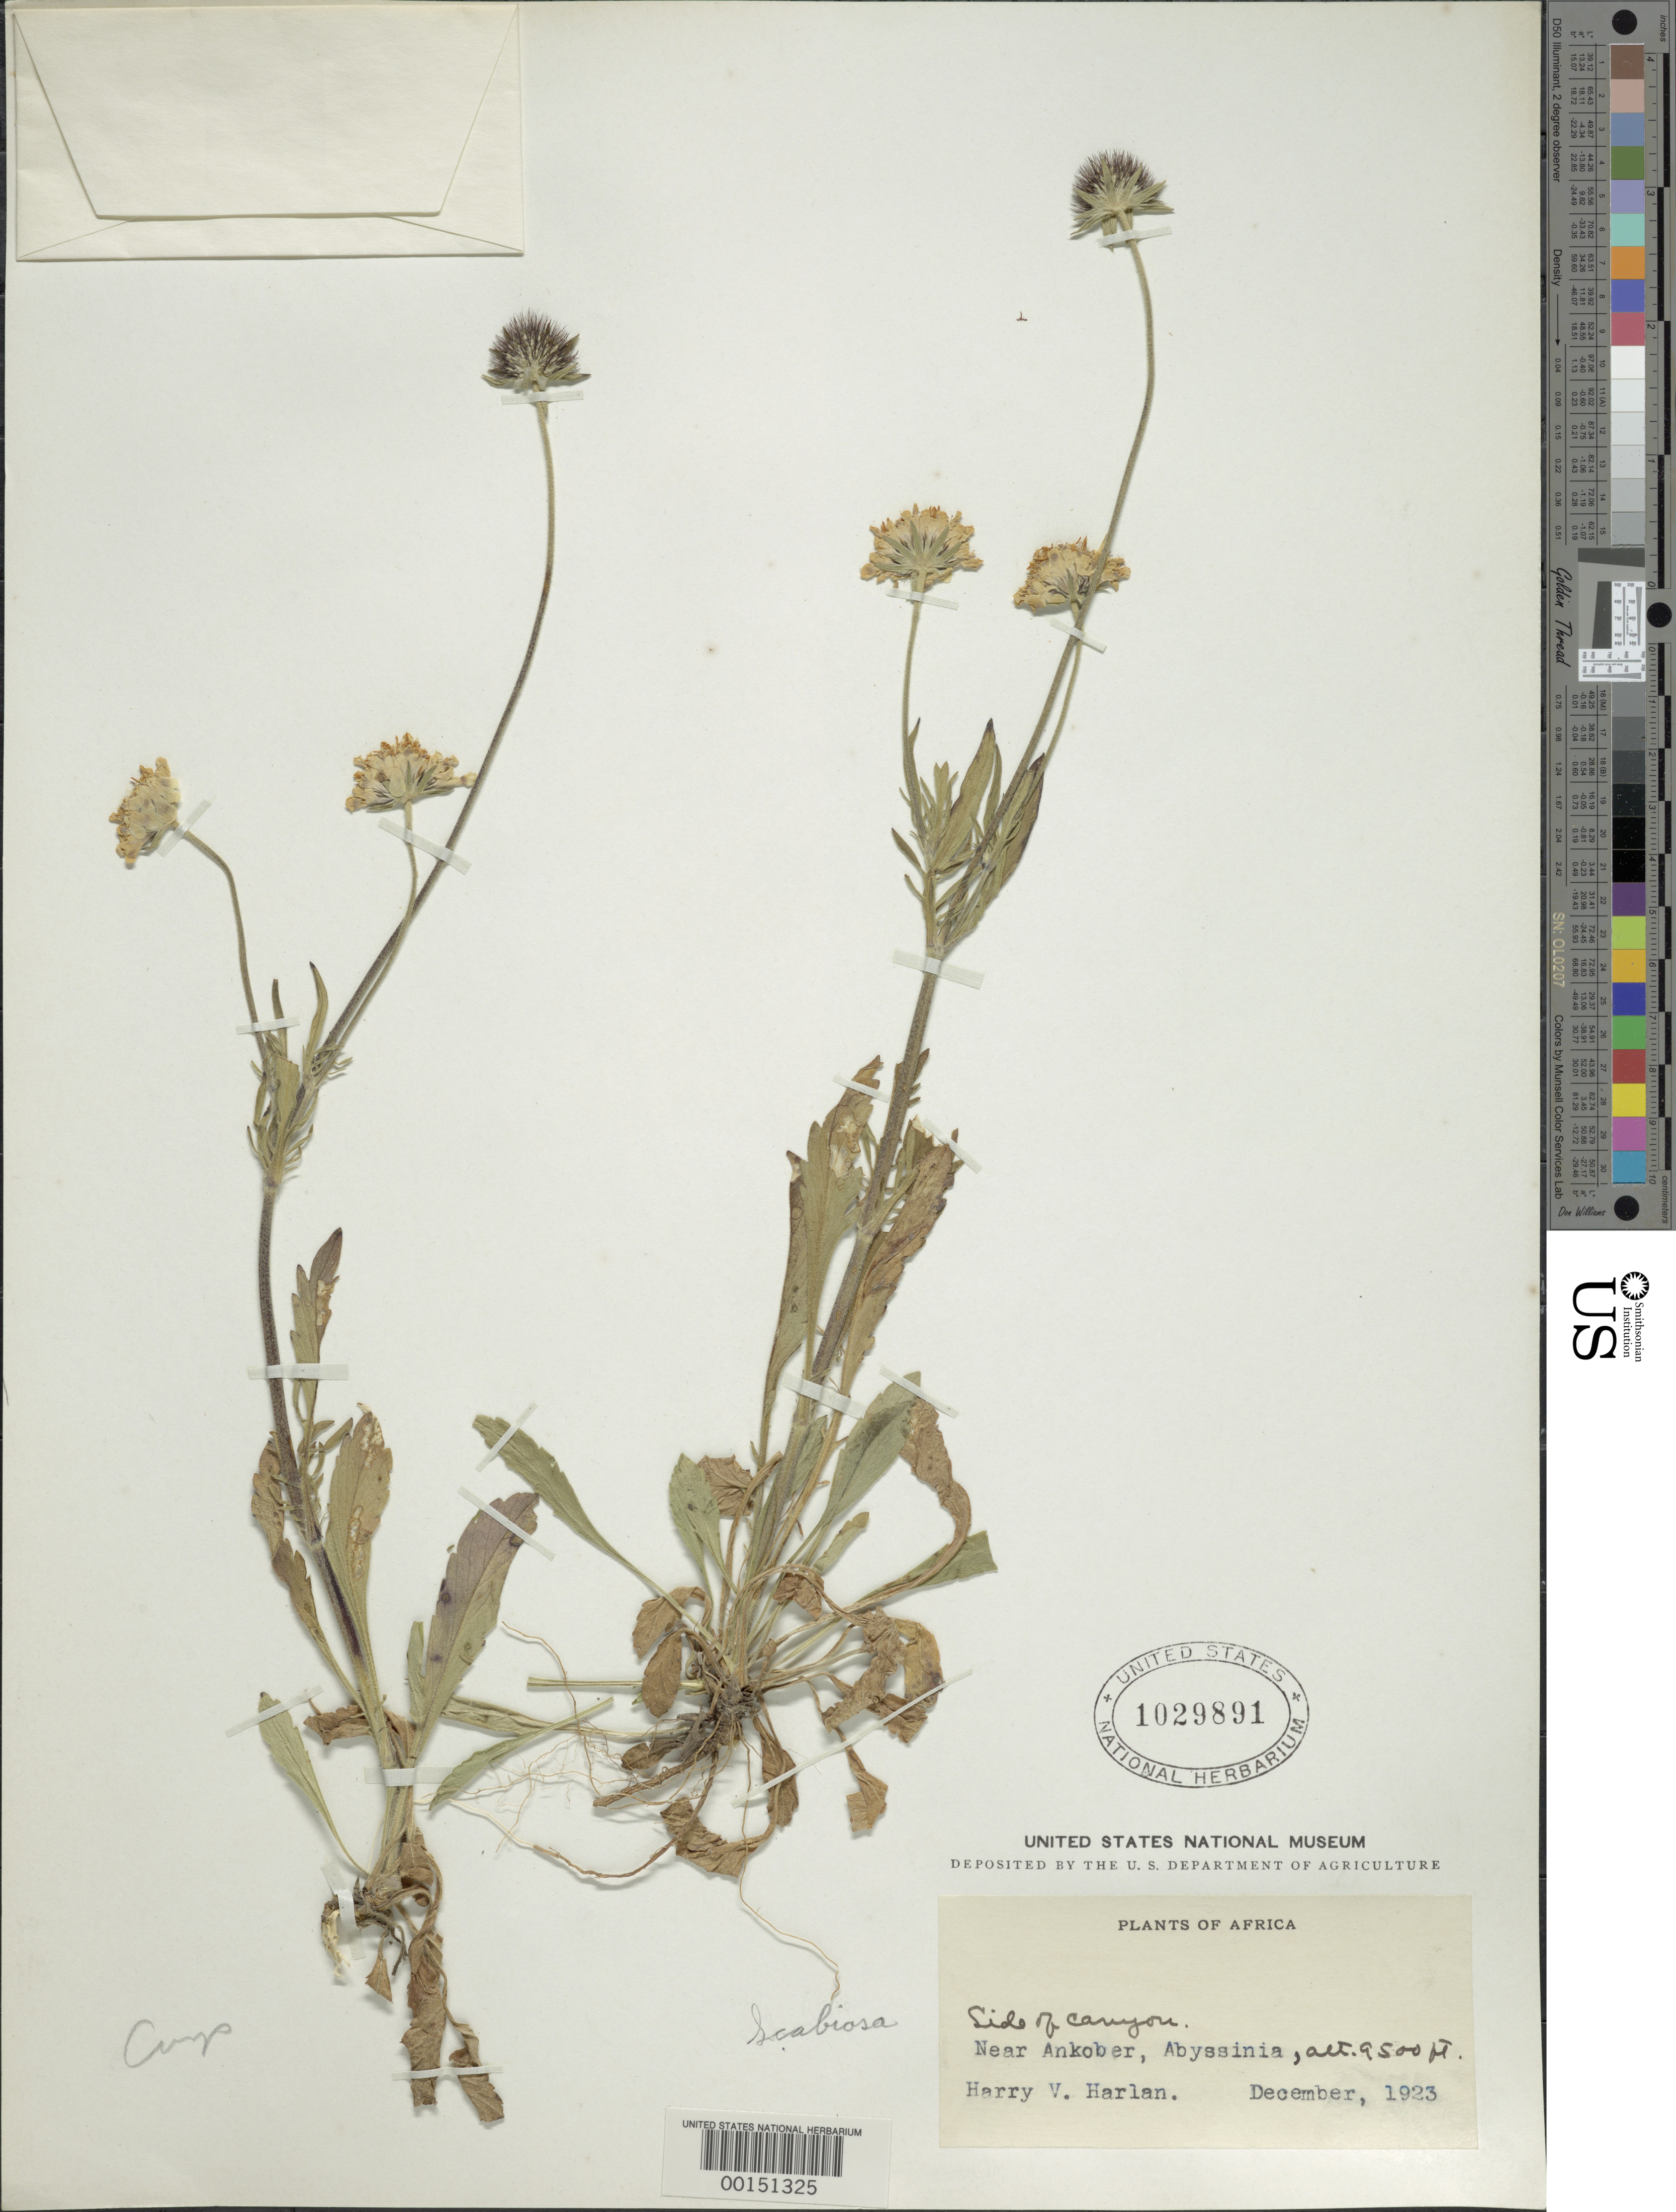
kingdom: Plantae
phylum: Tracheophyta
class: Magnoliopsida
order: Dipsacales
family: Caprifoliaceae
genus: Scabiosa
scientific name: Scabiosa sp.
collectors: H. Harlan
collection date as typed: Dec 1923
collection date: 1923-12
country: Ethiopia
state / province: Oromiya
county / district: Shewa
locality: Near Ankober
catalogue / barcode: US 1029891